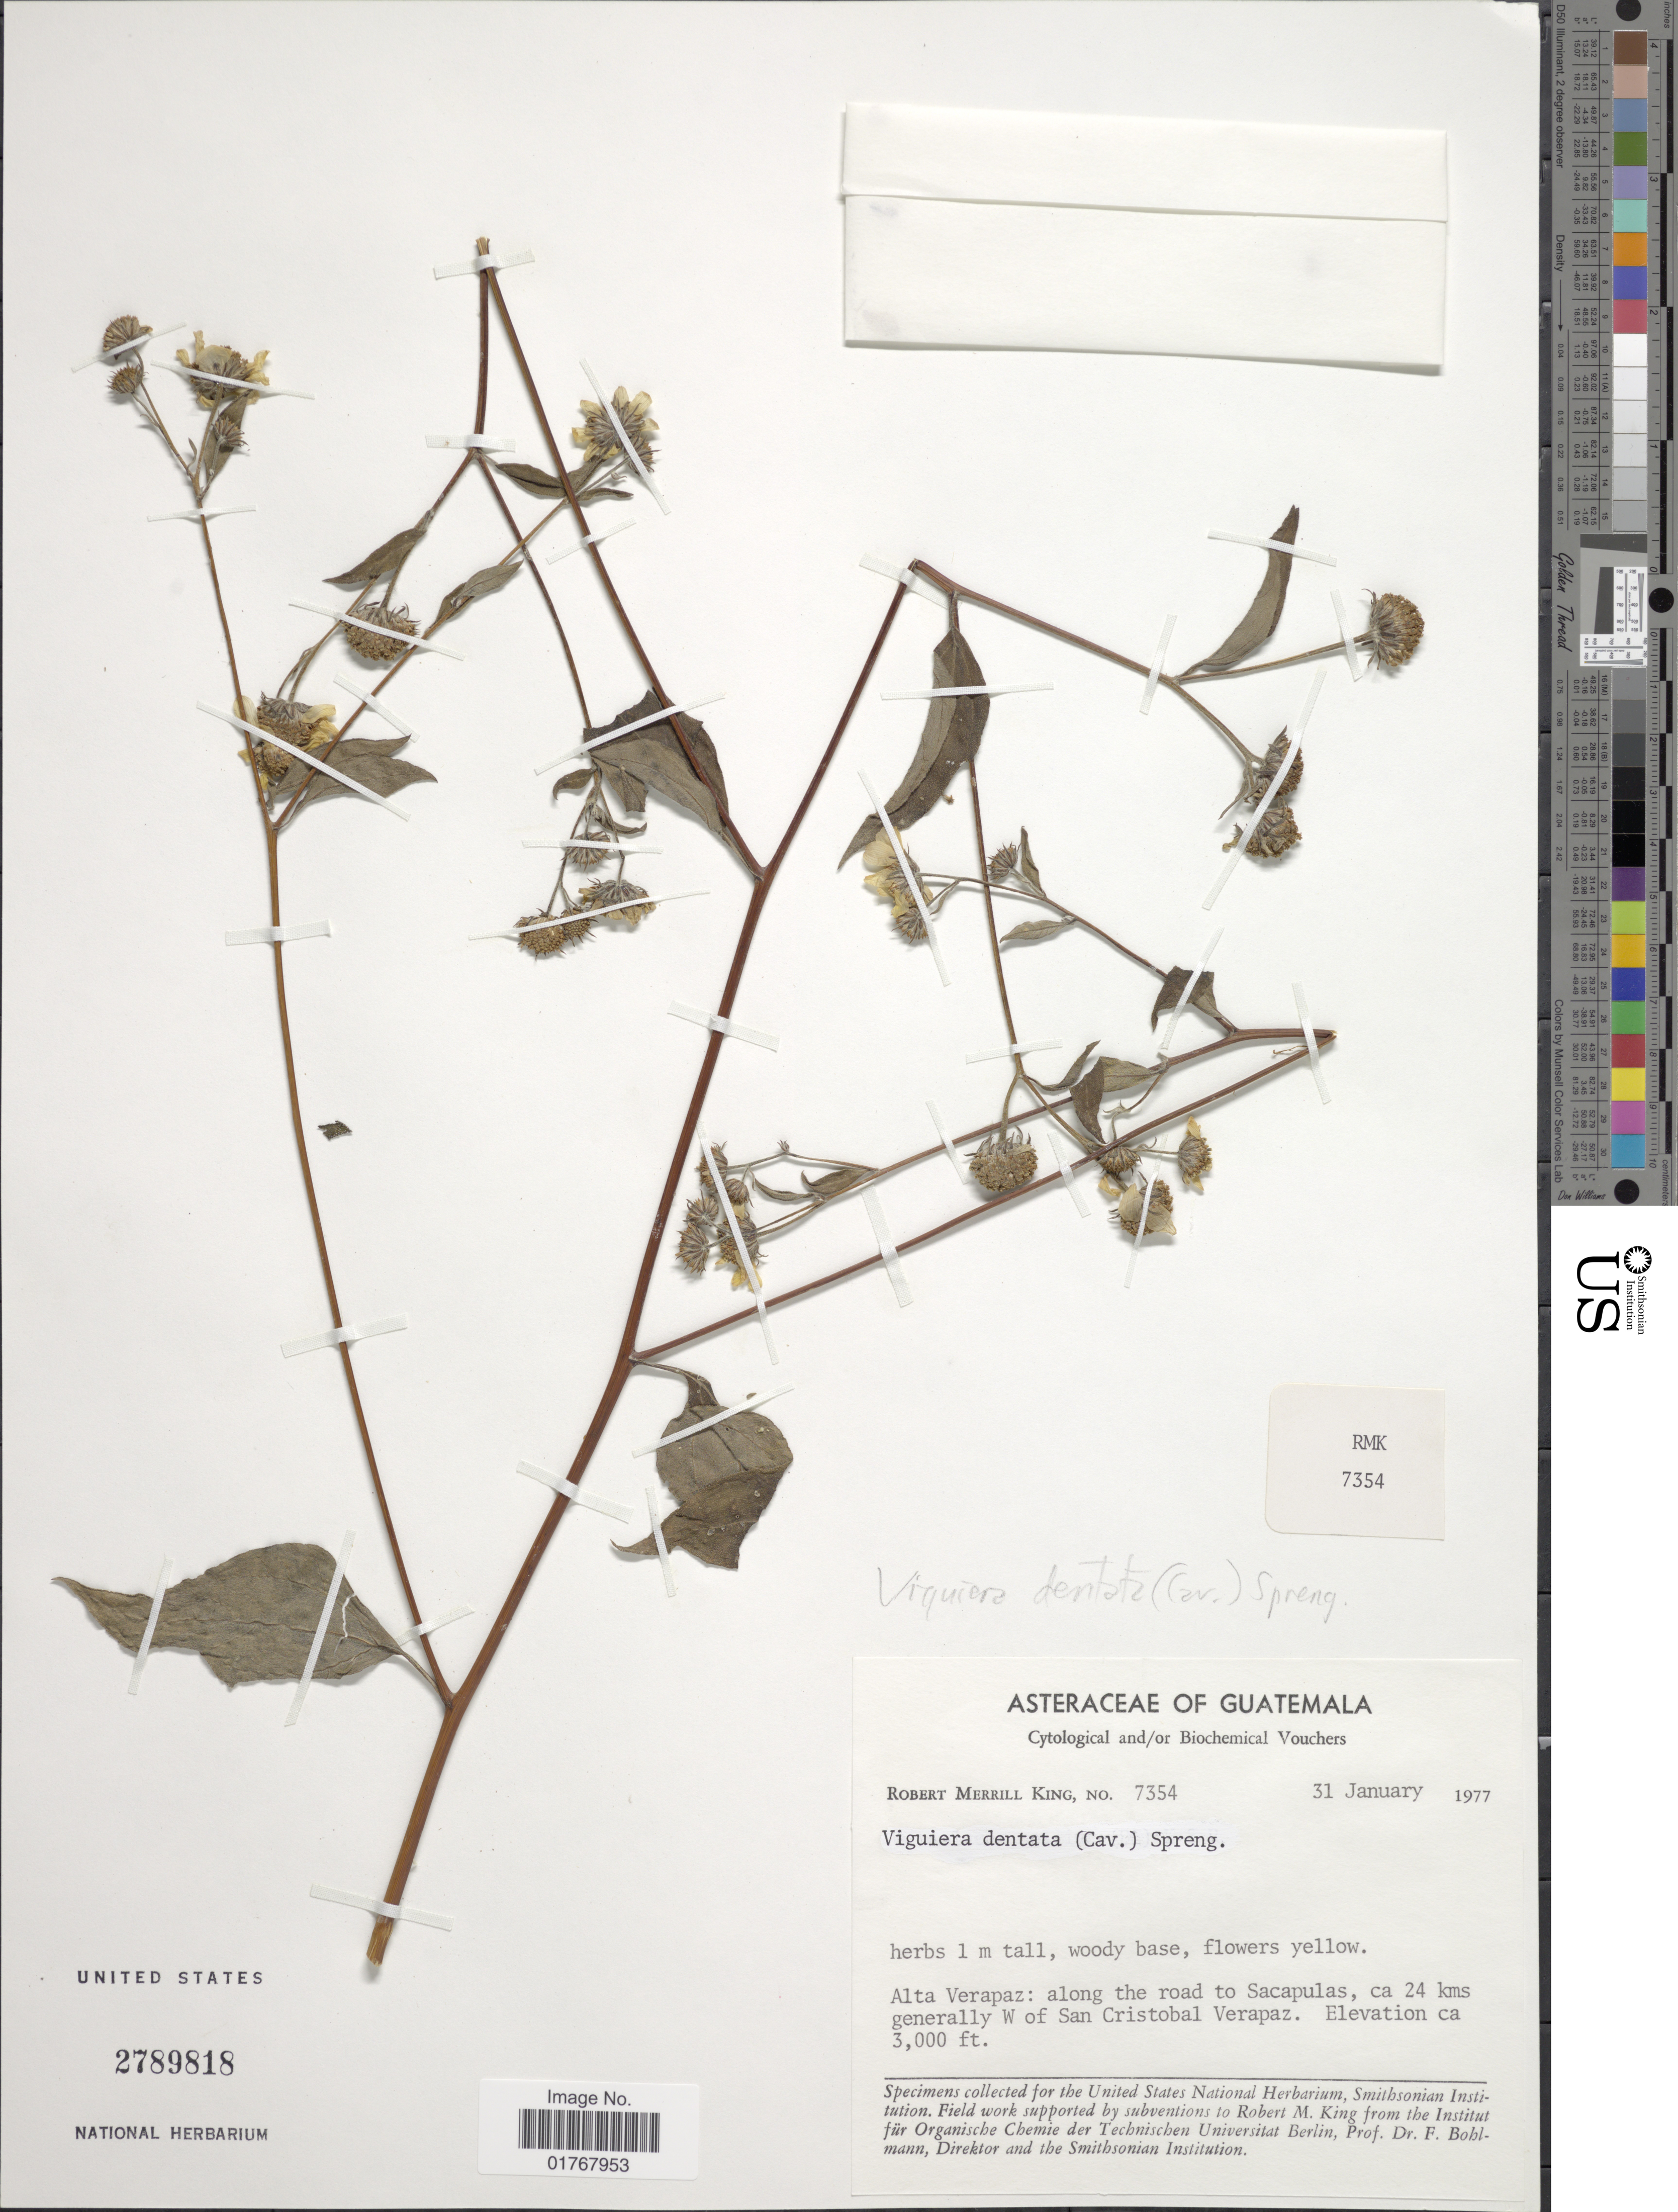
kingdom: Plantae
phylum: Tracheophyta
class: Magnoliopsida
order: Asterales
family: Asteraceae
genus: Viguiera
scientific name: Viguiera dentata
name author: (Cav.) Spreng.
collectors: R. M. King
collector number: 7354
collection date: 1977-01-31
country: Guatemala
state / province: Alta Verapaz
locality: Along the road to Sacapulas, ca 24 kms generally W of San Cristobal Verapaz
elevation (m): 914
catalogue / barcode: US 2789818